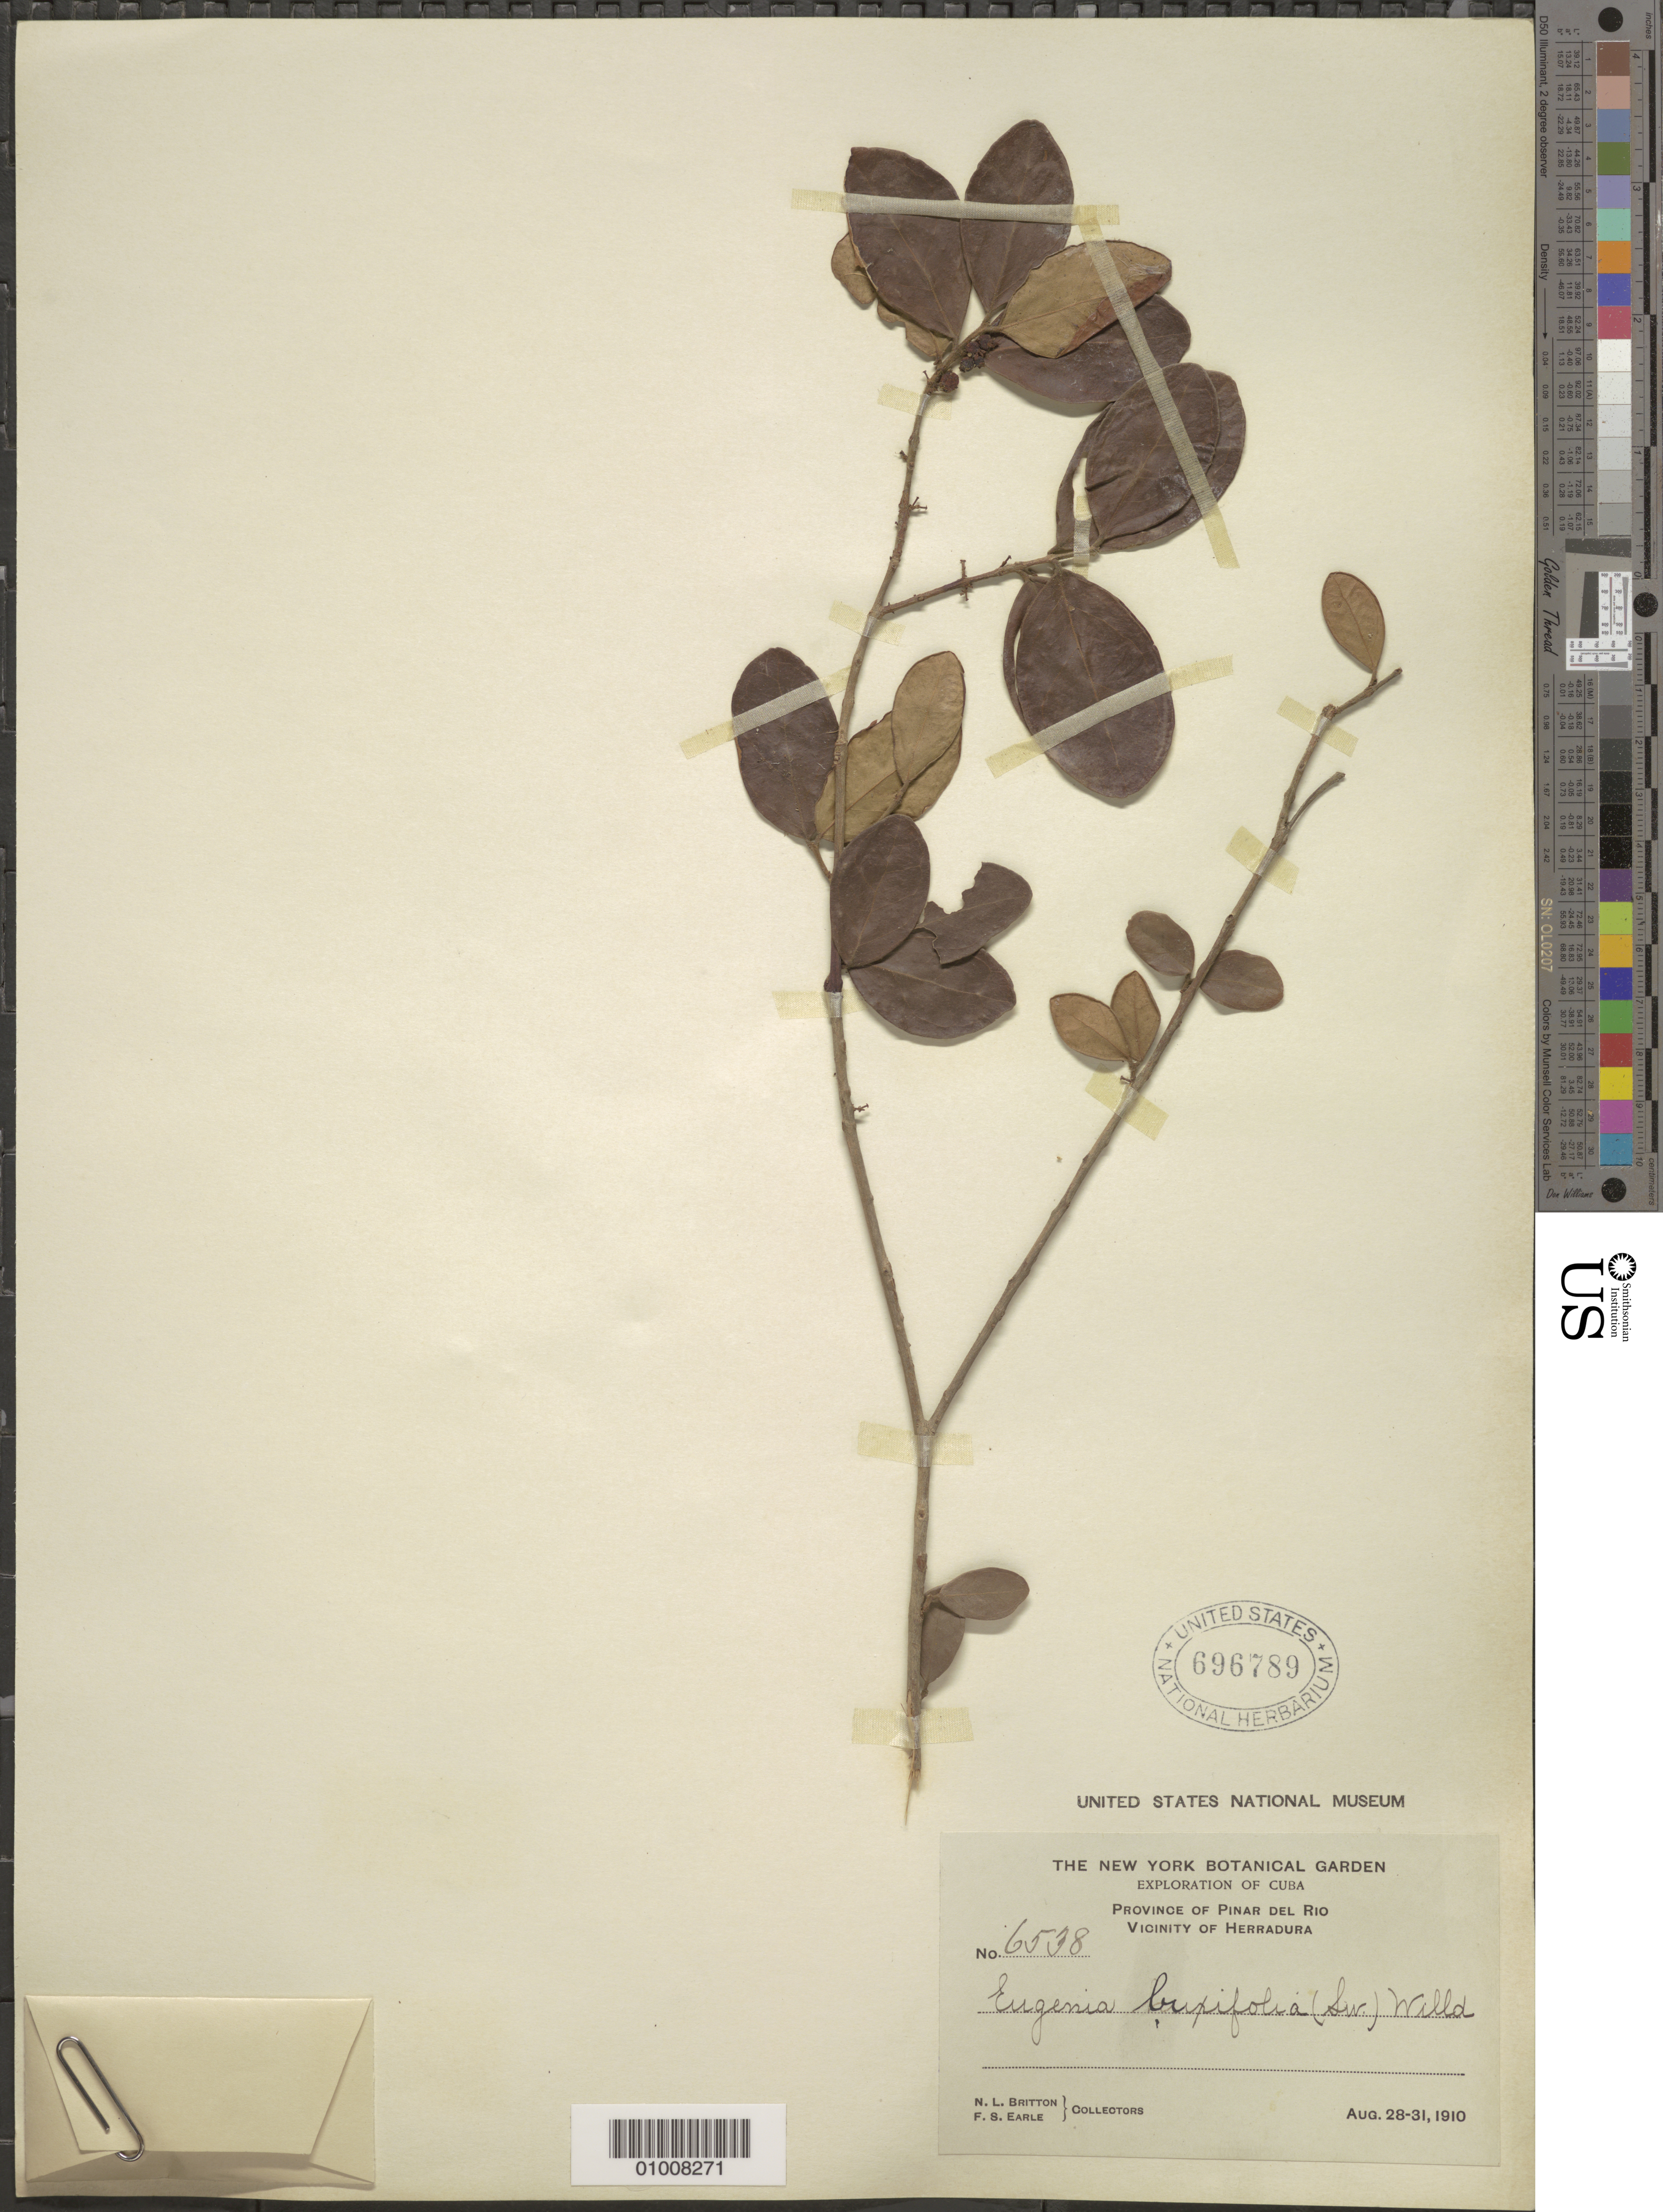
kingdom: Plantae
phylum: Tracheophyta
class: Magnoliopsida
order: Myrtales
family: Myrtaceae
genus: Eugenia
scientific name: Eugenia foetida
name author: Pers.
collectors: N. Britton & F. S. Earle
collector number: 6538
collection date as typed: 28 Aug 1910 to 31 Aug 1910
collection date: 1910-08-28/1910-08-31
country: Cuba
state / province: Pinar del Rio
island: Cuba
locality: Vicinity of Herradura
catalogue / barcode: US 696789